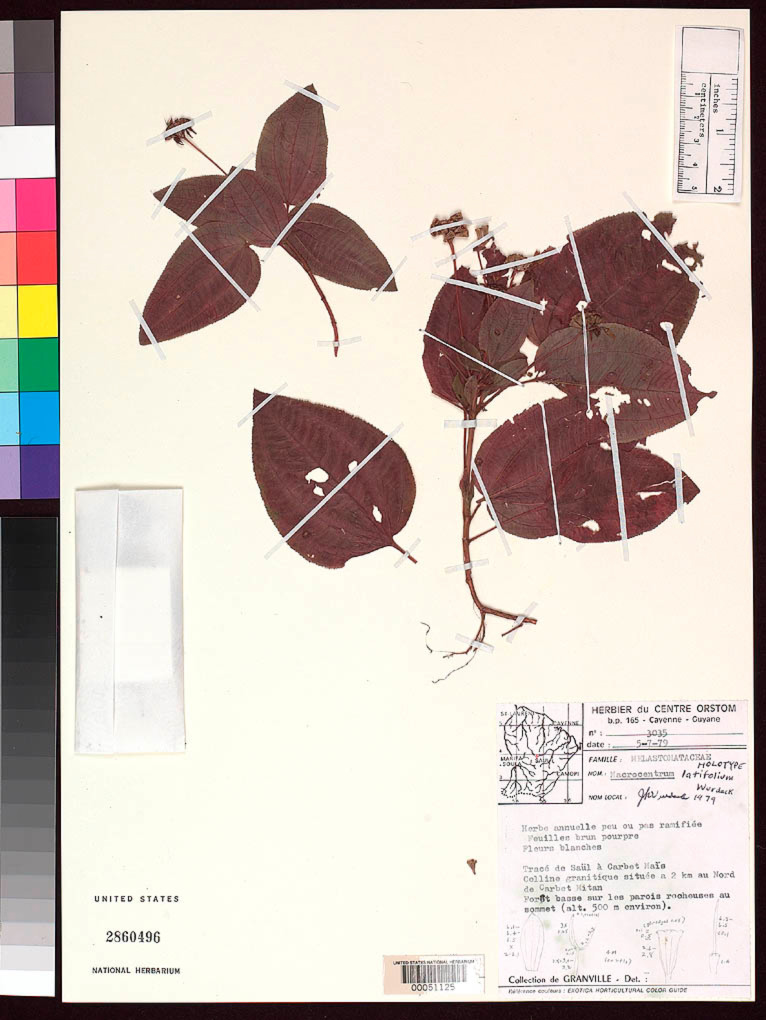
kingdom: Plantae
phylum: Tracheophyta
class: Magnoliopsida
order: Myrtales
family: Melastomataceae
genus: Macrocentrum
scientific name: Macrocentrum latifolium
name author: Wurdack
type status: Holotype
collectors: J.-J. de Granville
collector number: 3035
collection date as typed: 05 Jul 1979 or 07 May 1979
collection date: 1979-05-07 or 1979-07-05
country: French Guiana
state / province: Inini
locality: Saul-Carbet Mais.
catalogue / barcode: US 2860496